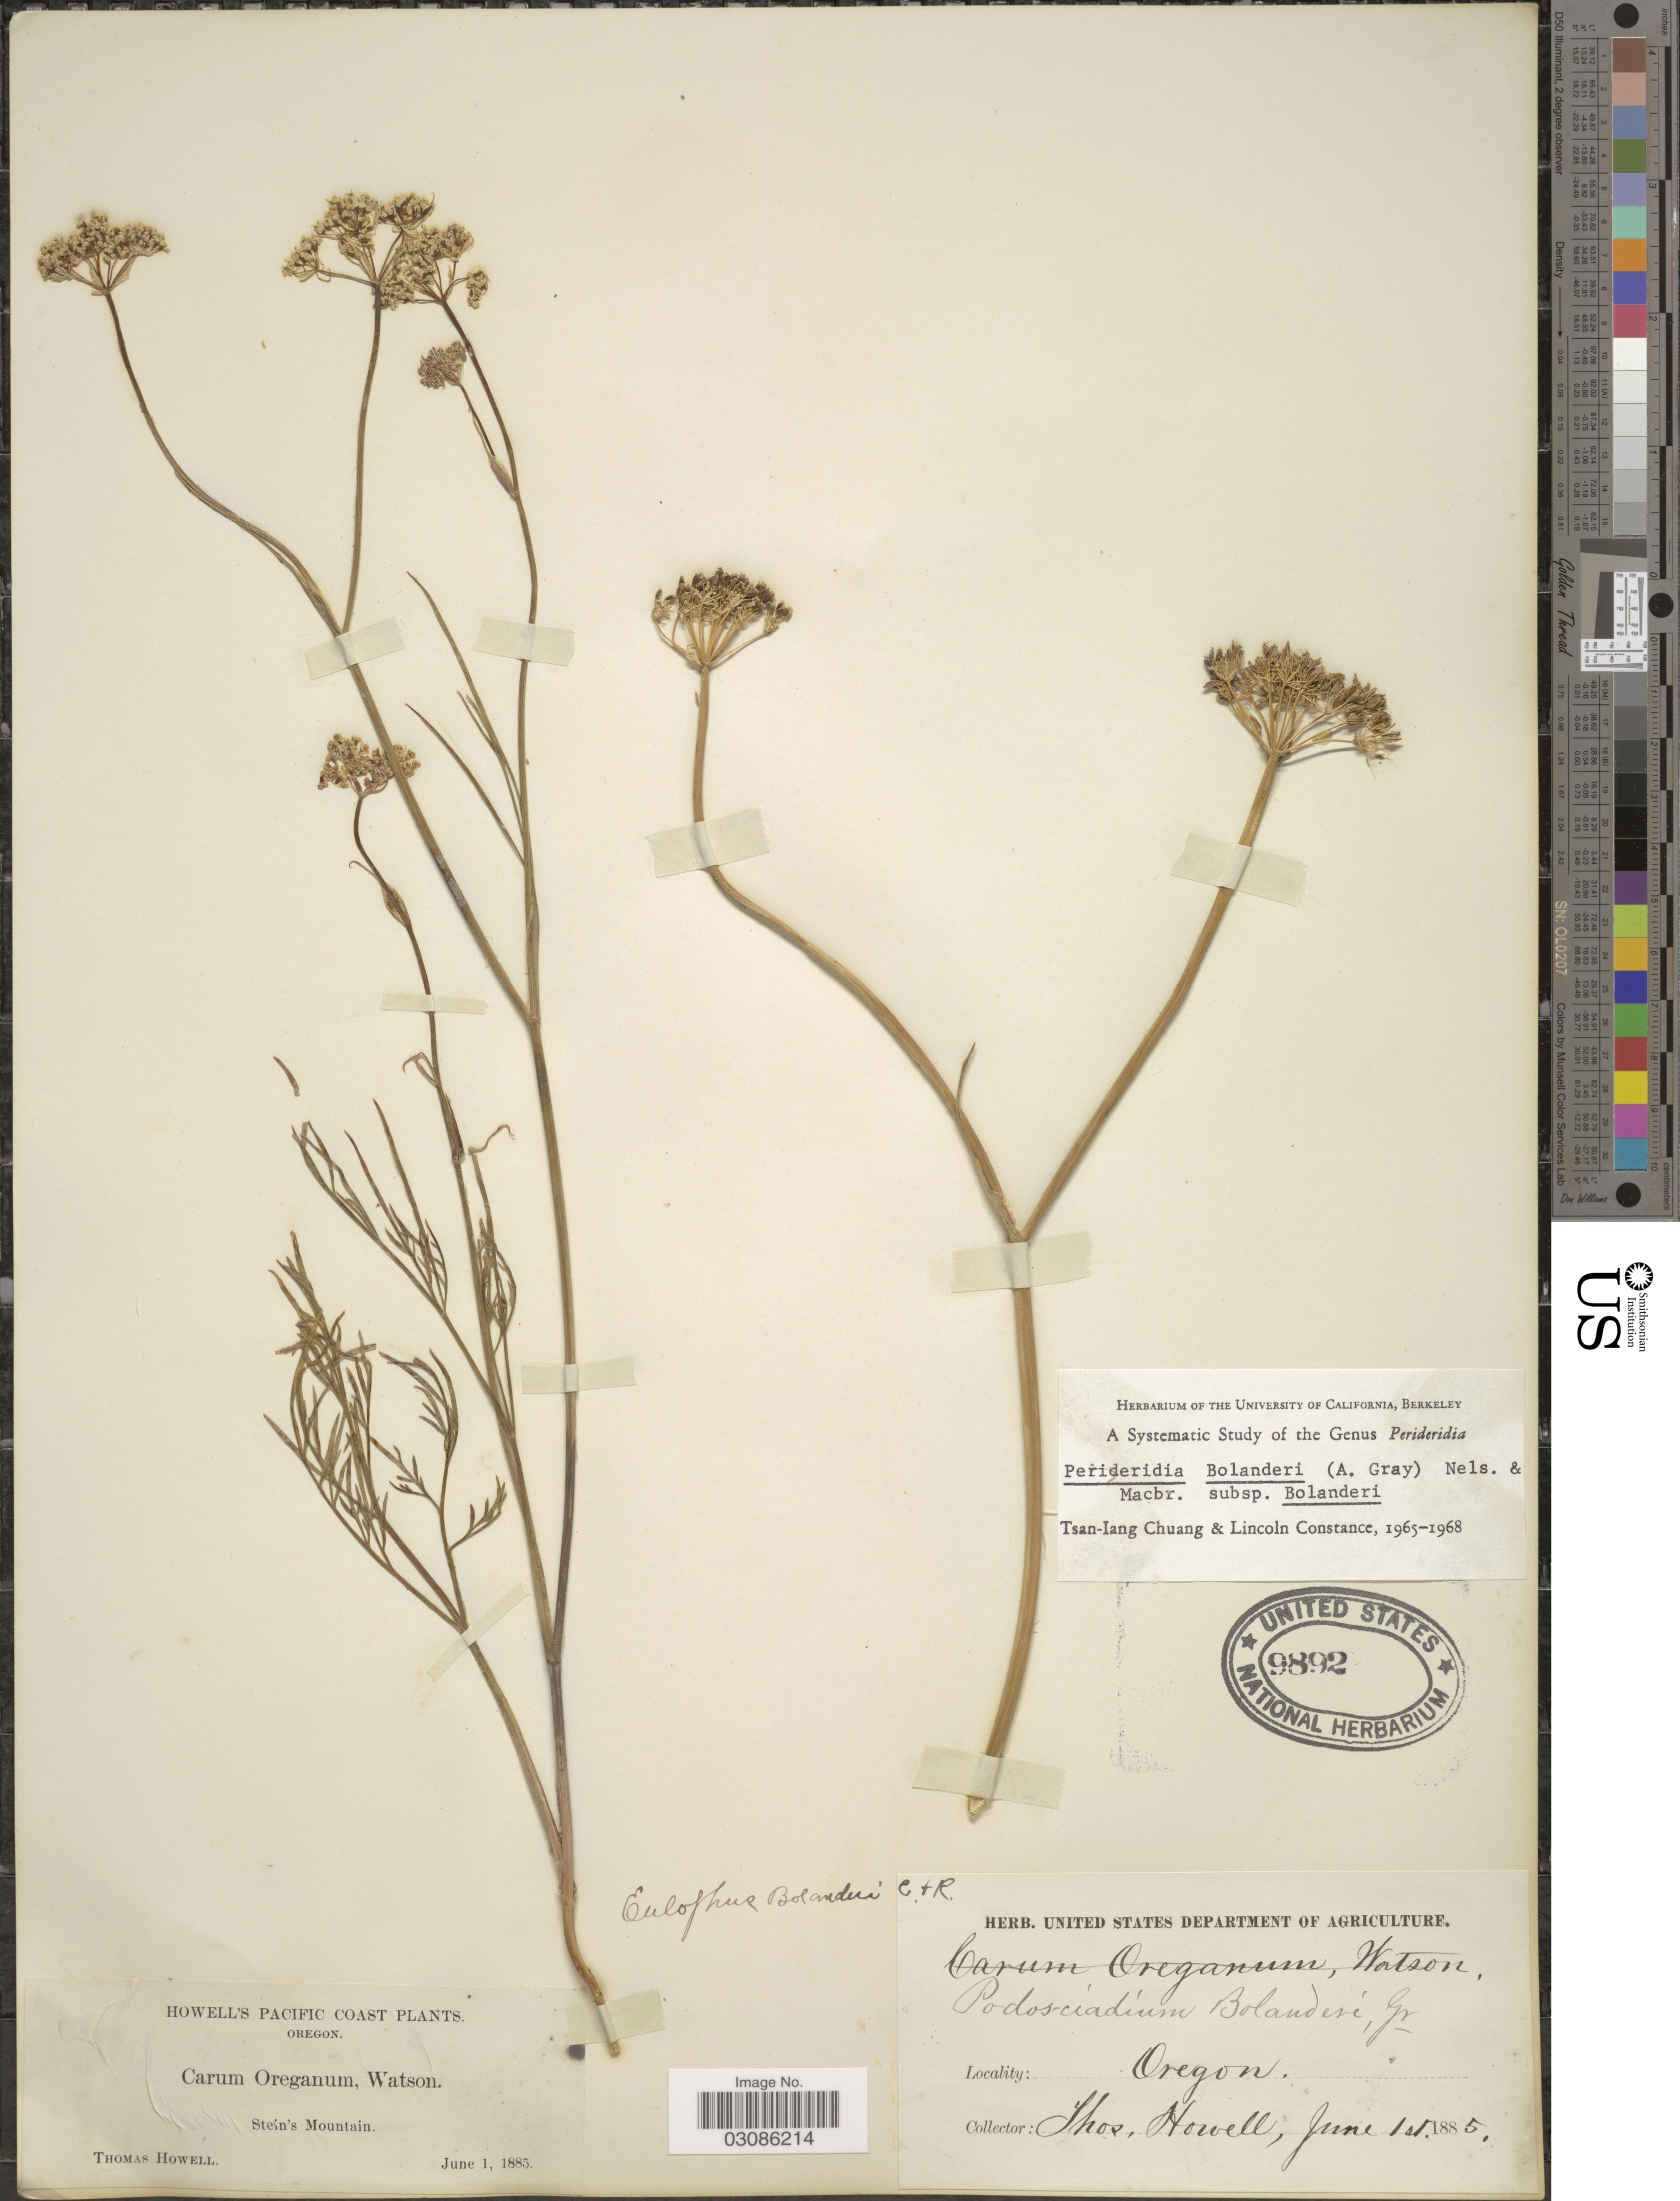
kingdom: Plantae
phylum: Tracheophyta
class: Magnoliopsida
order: Apiales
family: Apiaceae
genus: Perideridia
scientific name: Perideridia bolanderi subsp. bolanderi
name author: (A. Gray) A. Nelson & J.F. Macbr.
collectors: T. Howell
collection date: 1885-06-01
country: United States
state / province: Oregon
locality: Pacific Coast, Stein's Mountain.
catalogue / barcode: US 9892